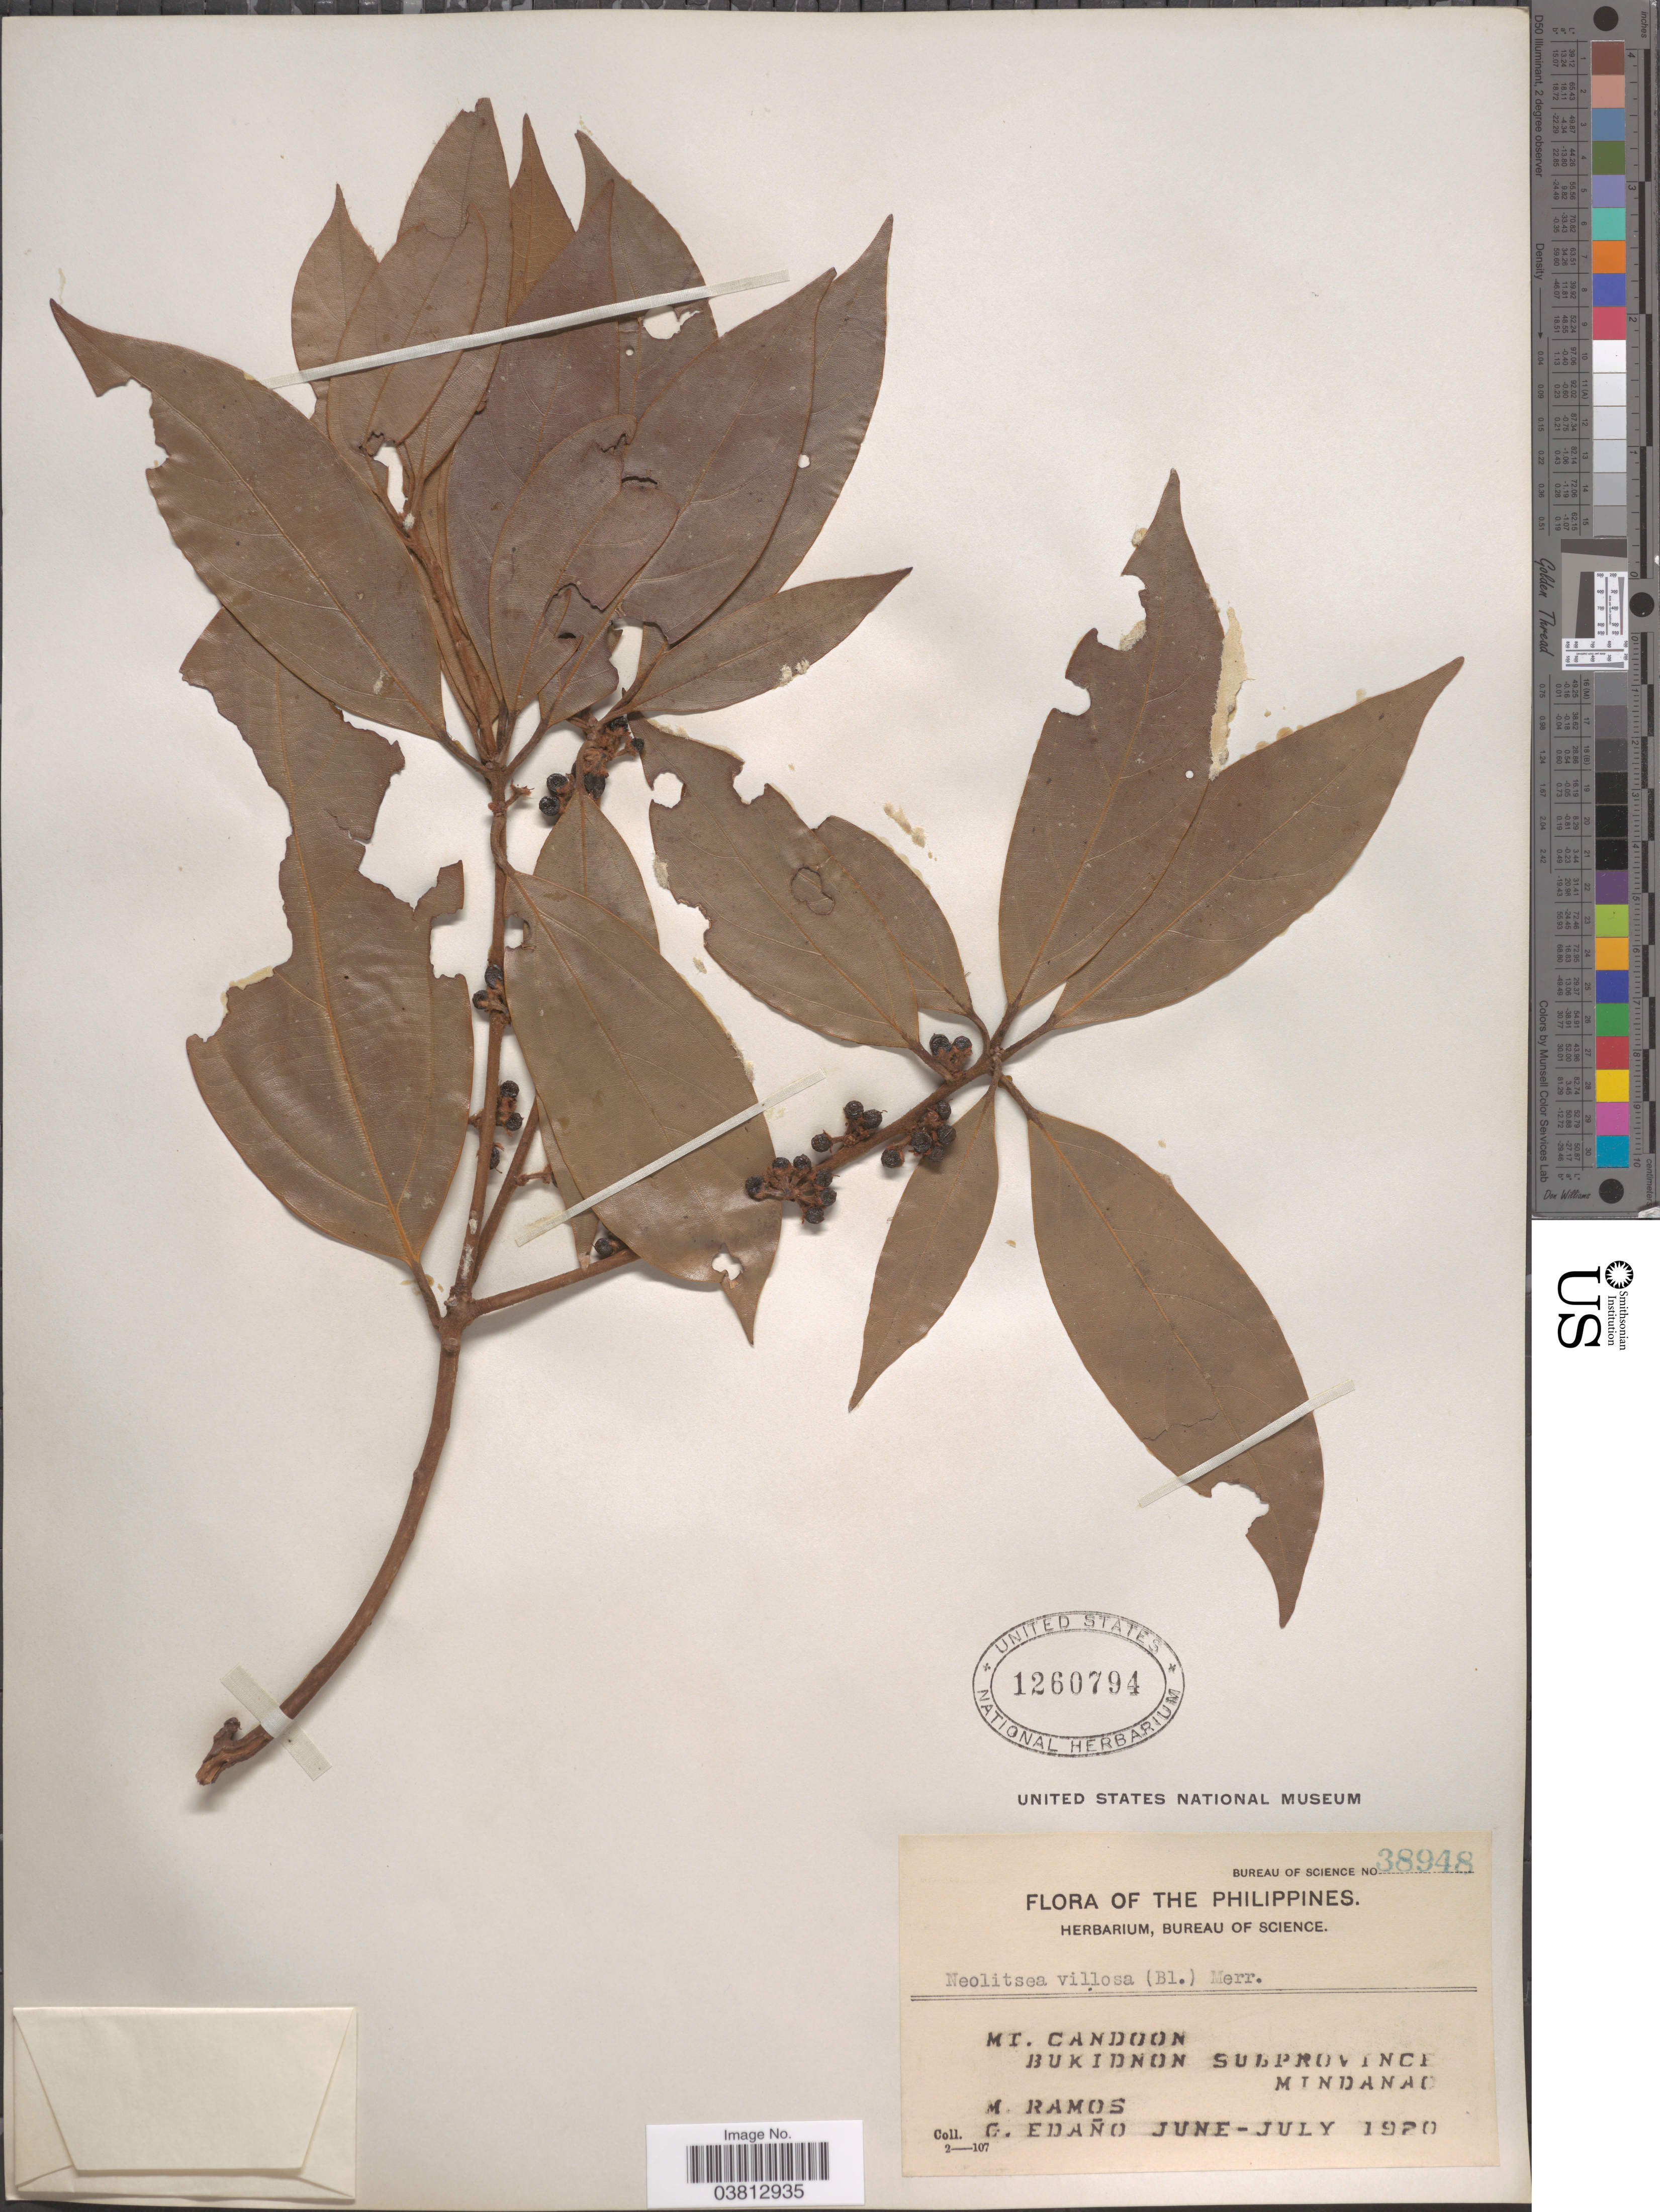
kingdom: Plantae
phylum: Tracheophyta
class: Magnoliopsida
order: Laurales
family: Lauraceae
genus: Neolitsea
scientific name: Neolitsea villosa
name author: (Blume) Merr.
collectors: M. Ramos & G. Edaño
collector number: Bureau of Science 38948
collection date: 1920-06/1920-07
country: Philippines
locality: Mt. Candoon. Bukidnon Subprovince Mindanao.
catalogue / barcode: US 1260794